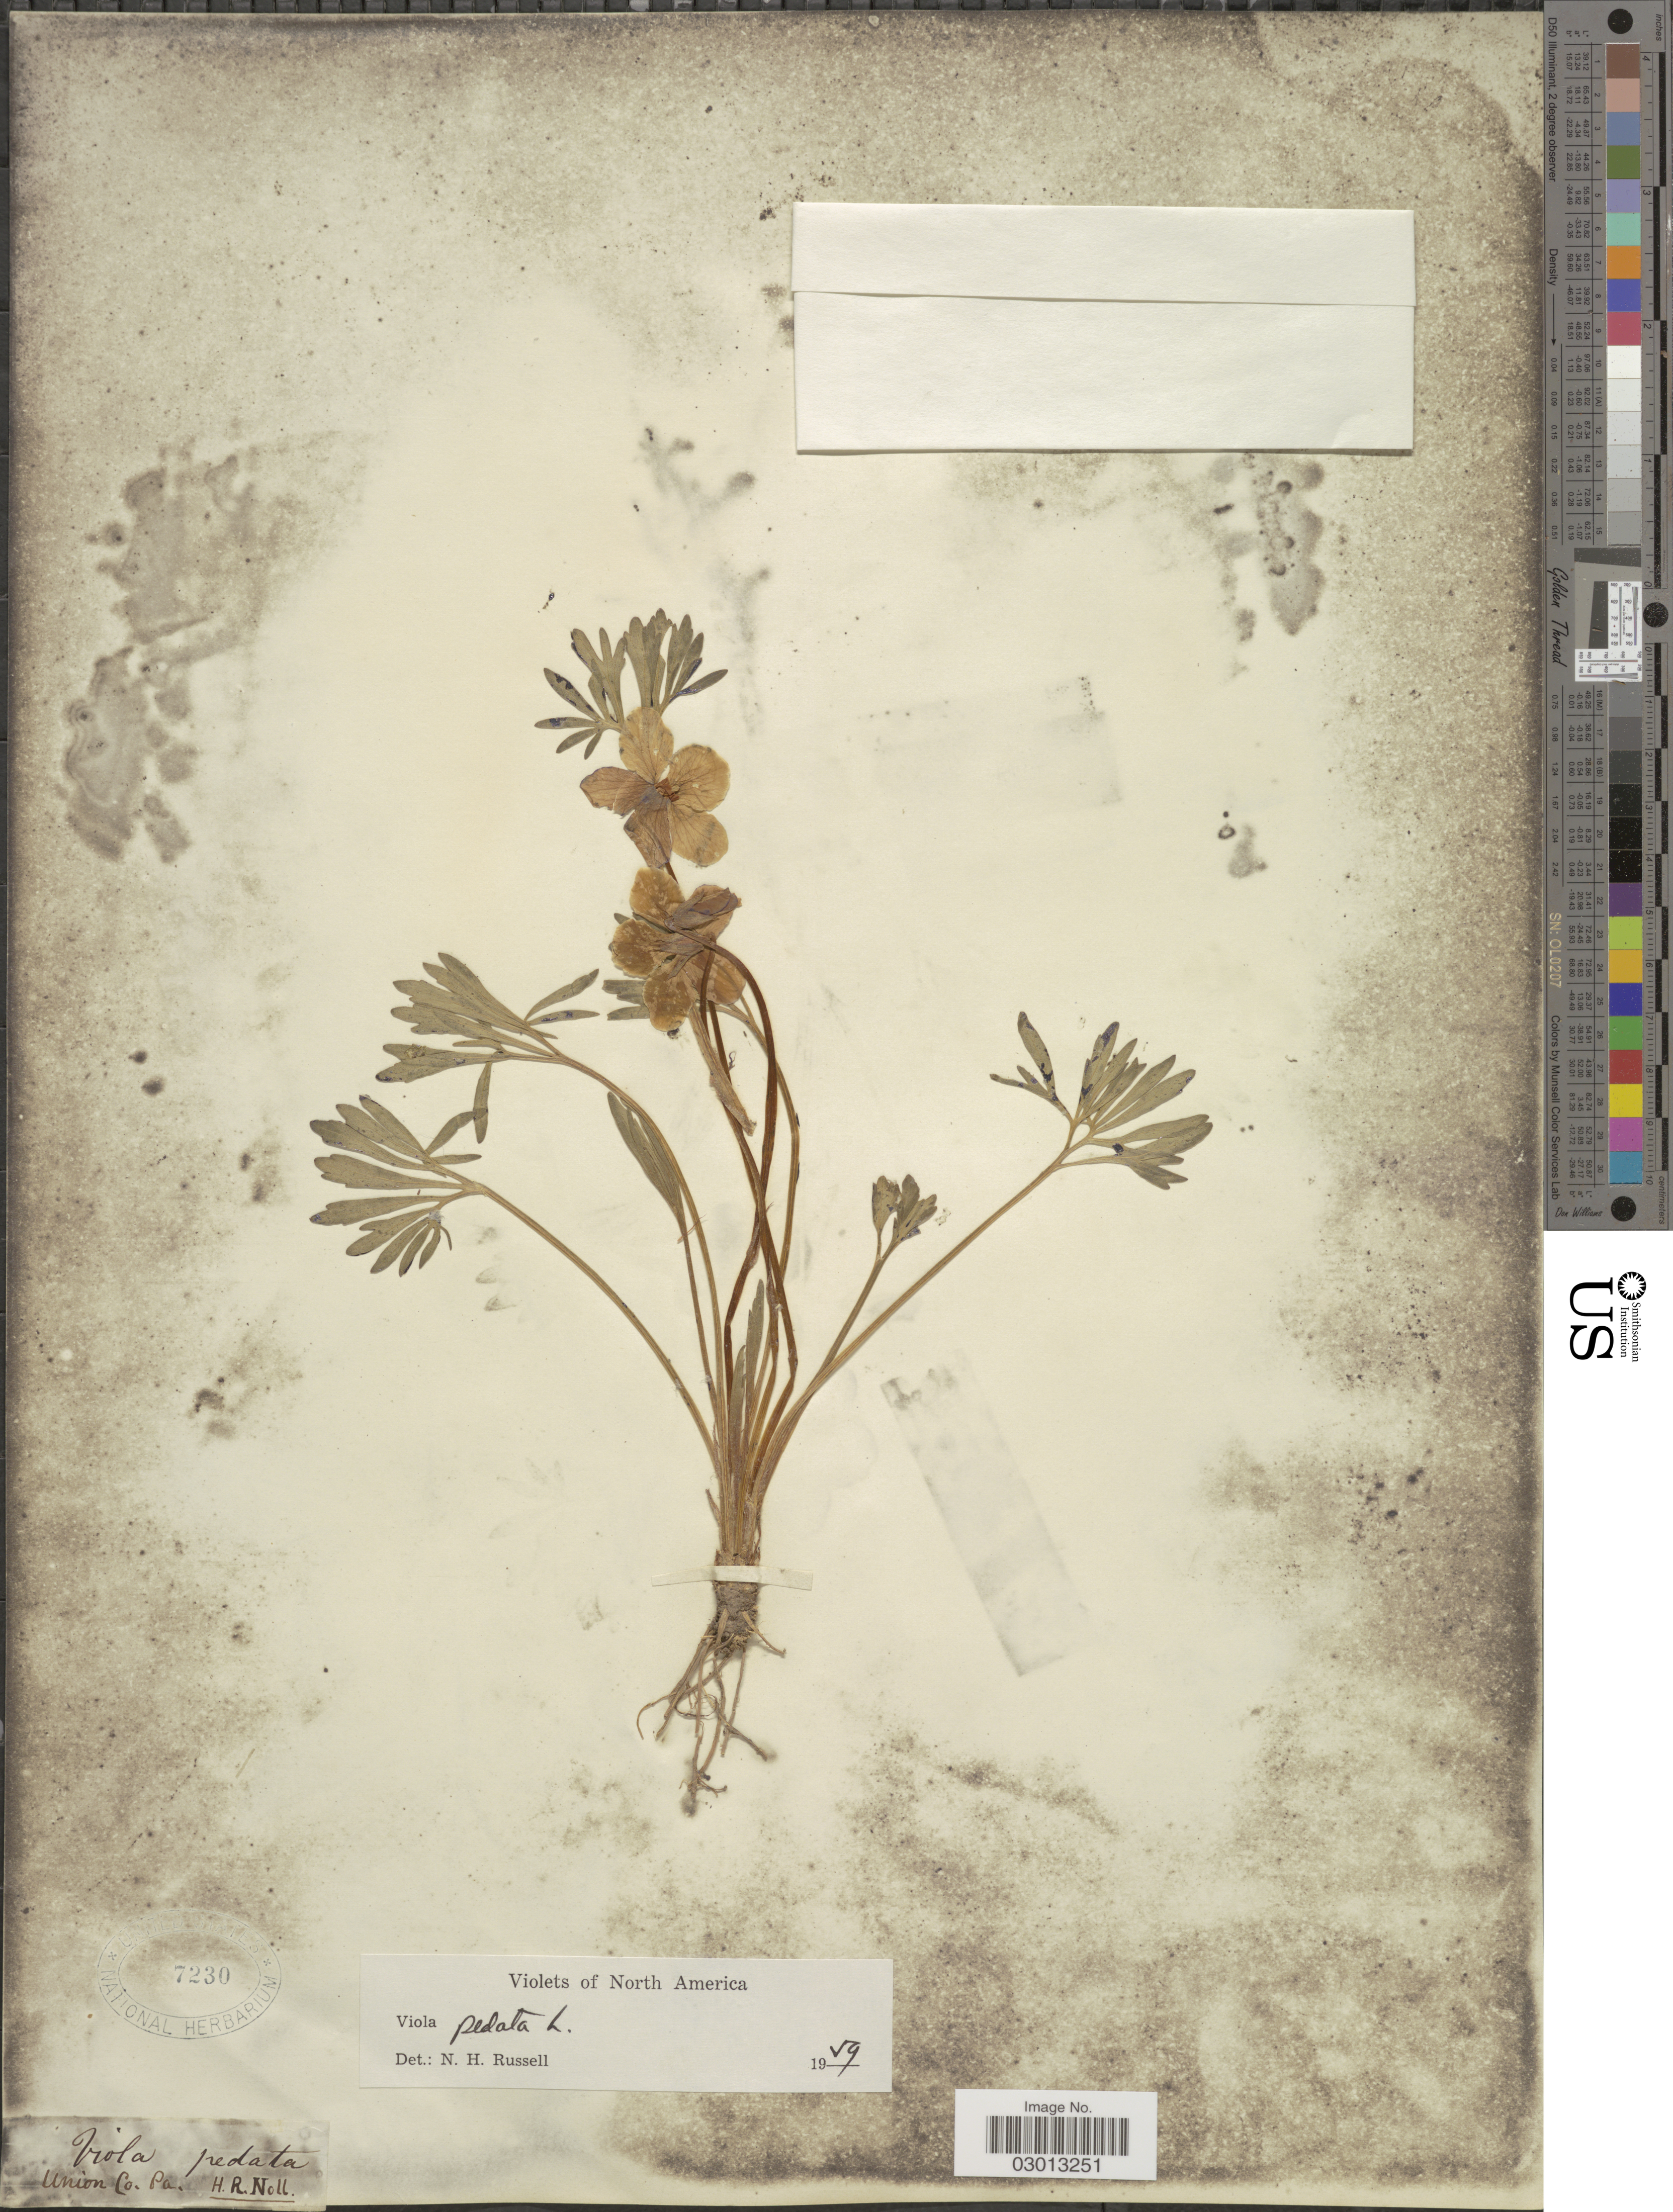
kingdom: Plantae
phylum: Tracheophyta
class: Magnoliopsida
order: Malpighiales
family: Violaceae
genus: Viola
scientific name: Viola pedata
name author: L.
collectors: H. Noll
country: United States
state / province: Pennsylvania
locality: Union Co.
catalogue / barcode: US 7230